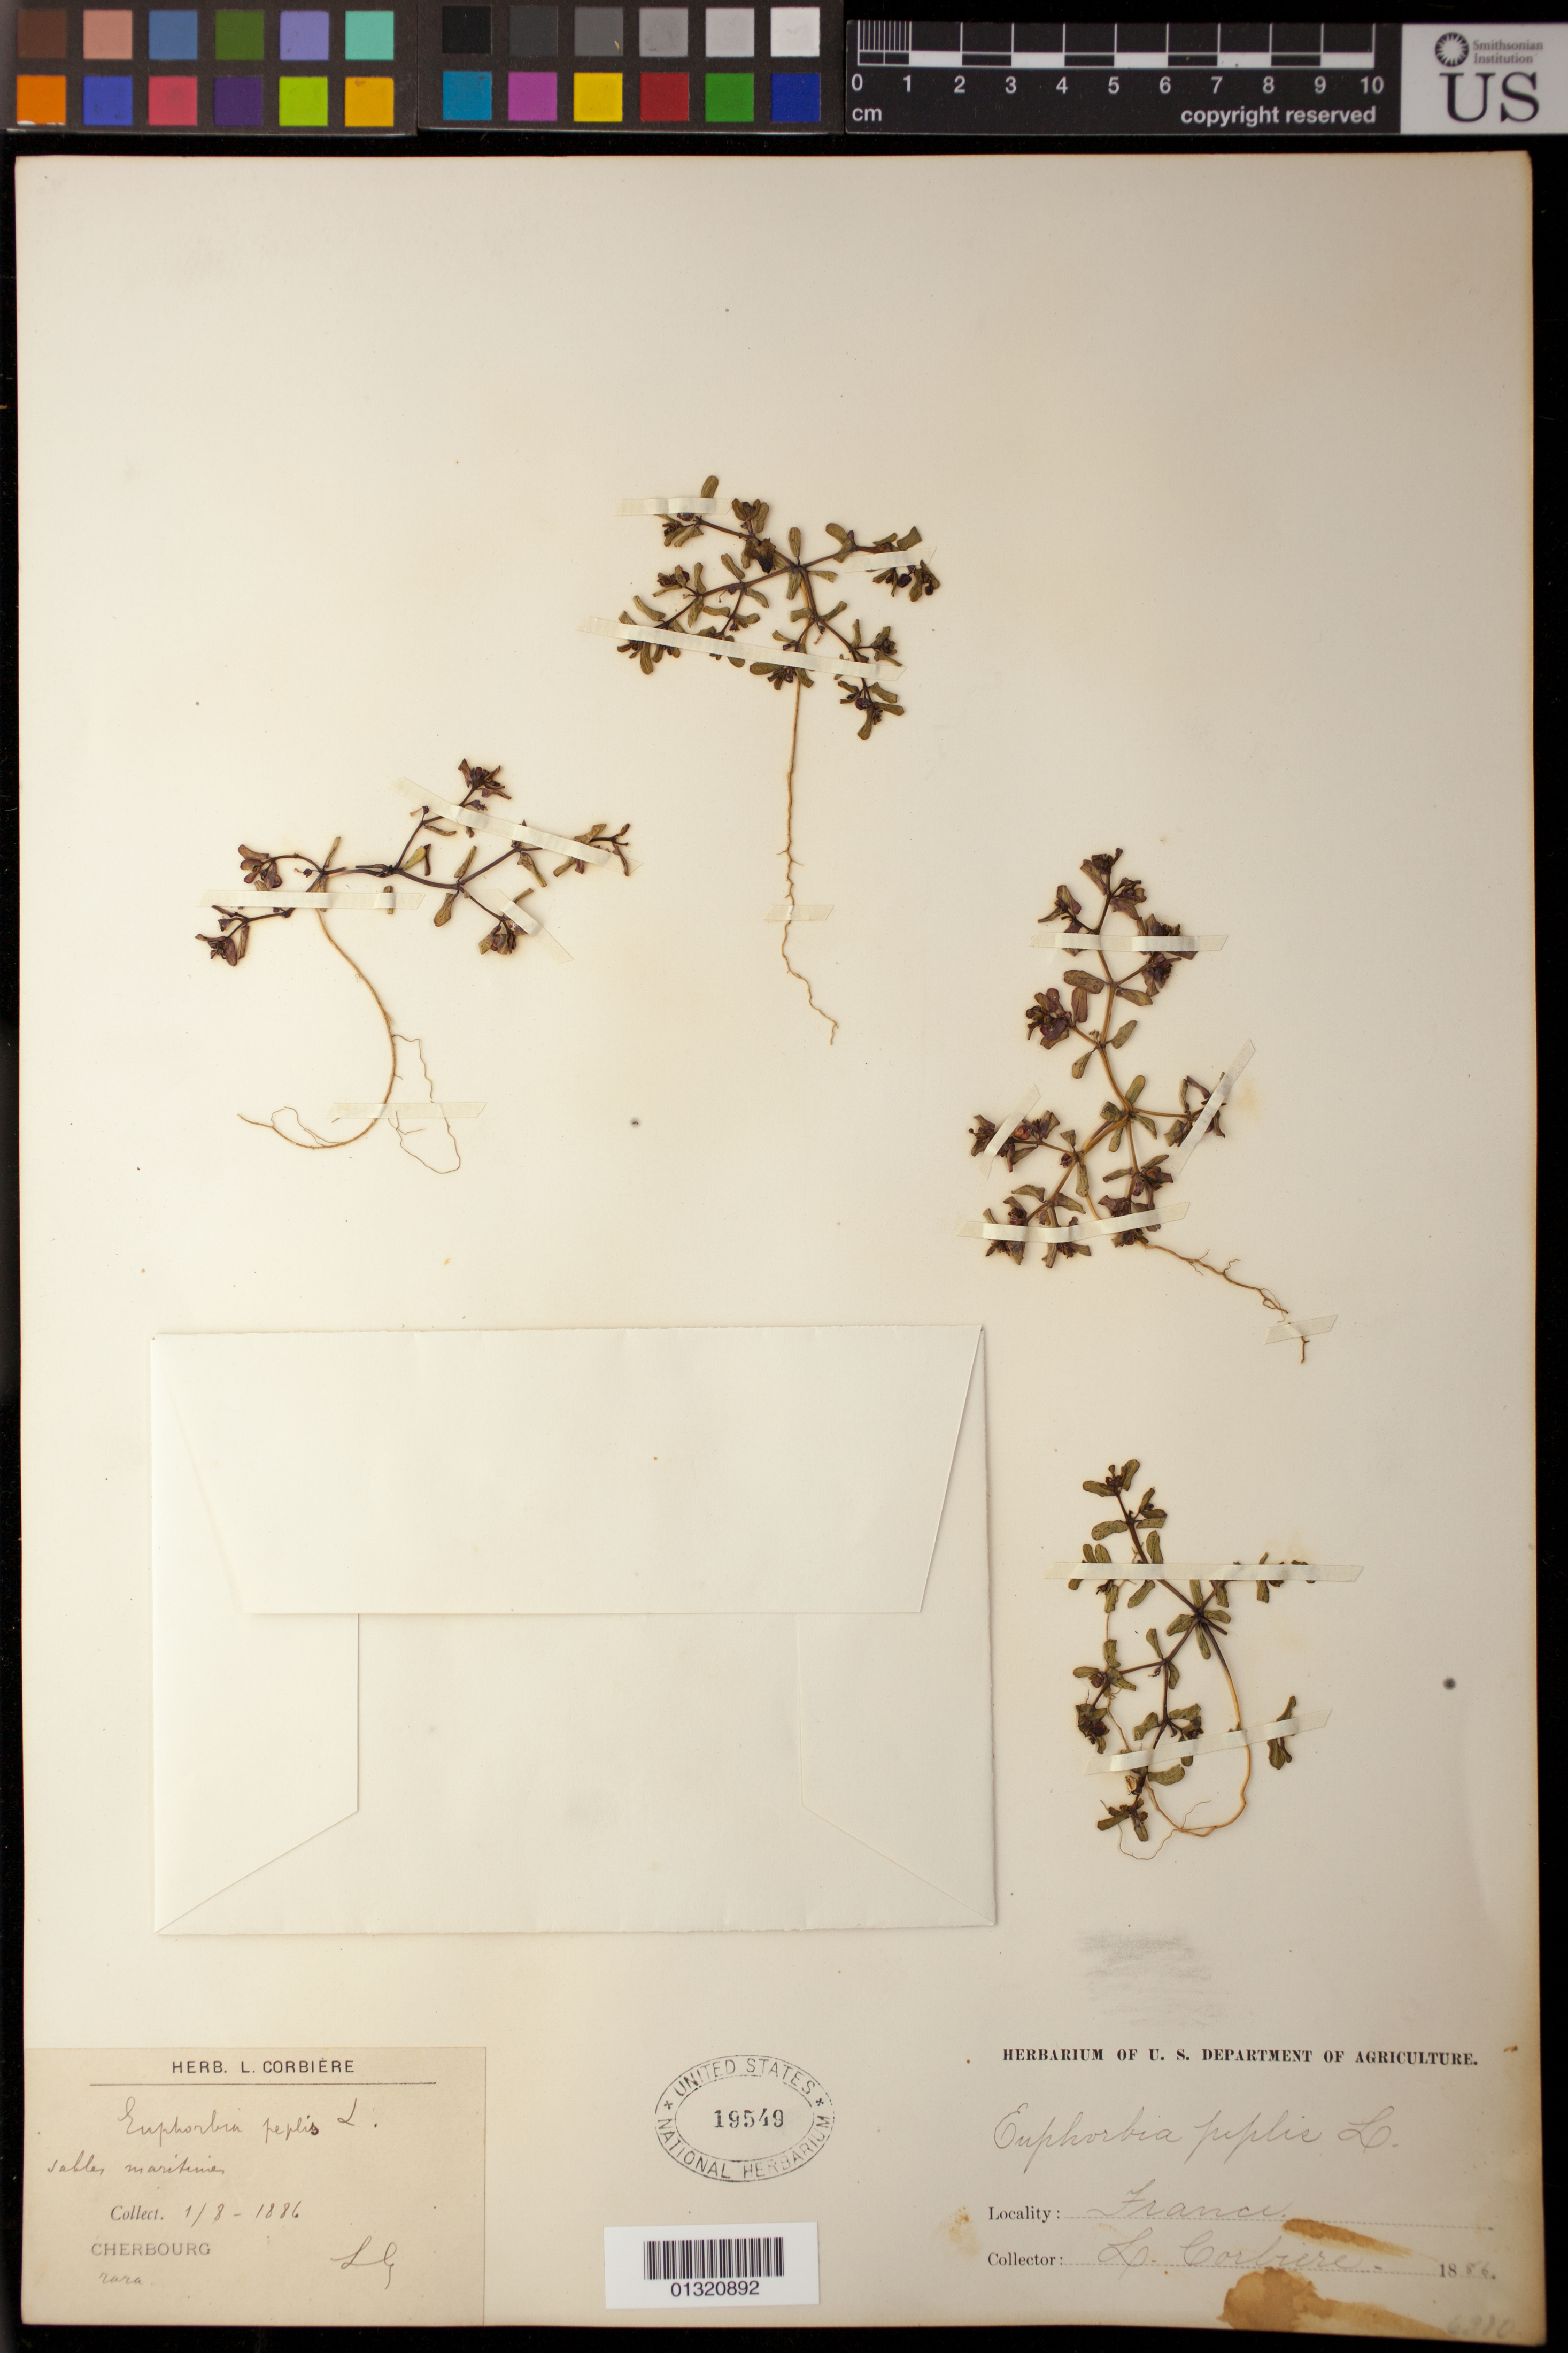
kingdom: Plantae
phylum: Tracheophyta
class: Magnoliopsida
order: Malpighiales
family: Euphorbiaceae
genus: Euphorbia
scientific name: Euphorbia peplus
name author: L.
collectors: L. Corbière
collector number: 6370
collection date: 1886-08-01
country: France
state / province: Normandie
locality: Cherbourg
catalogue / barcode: US 19549